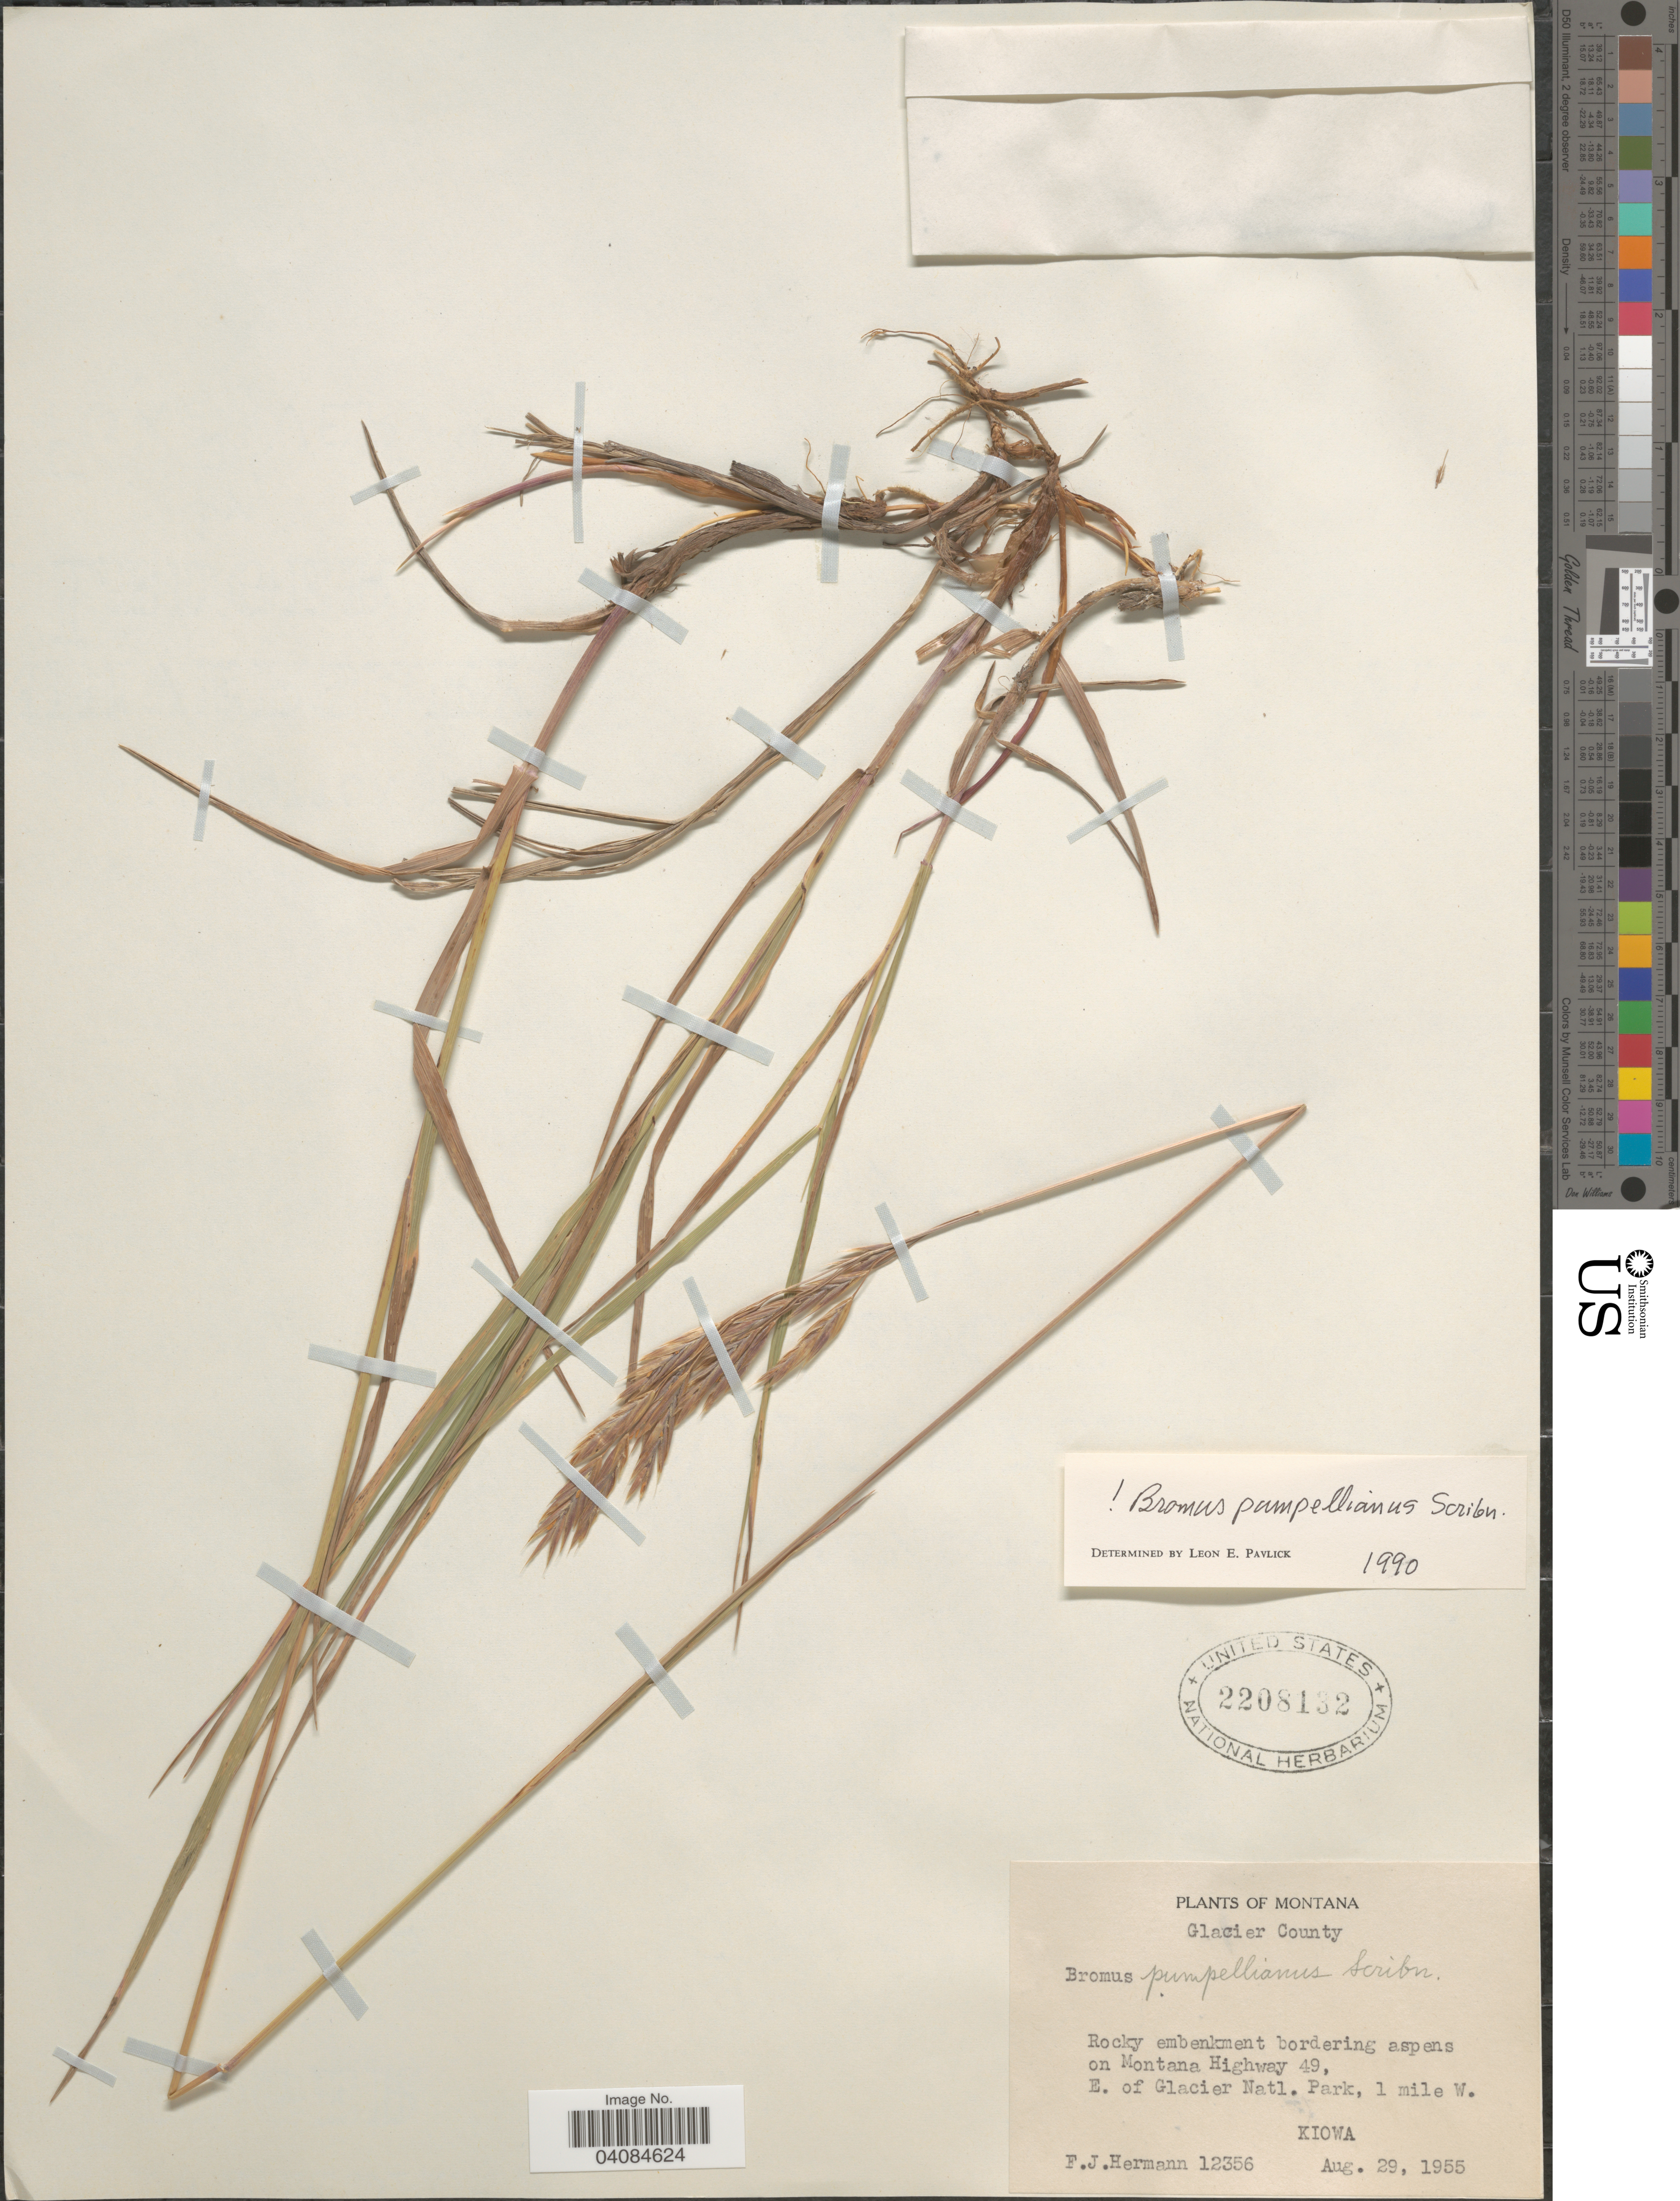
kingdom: Plantae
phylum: Tracheophyta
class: Liliopsida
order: Poales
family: Poaceae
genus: Bromus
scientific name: Bromus pumpellianus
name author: Scribn.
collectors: F. J. Hermann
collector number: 12356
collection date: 1955-08-29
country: United States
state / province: Montana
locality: Glacier County. On Montana Highway 49, E. of Glacier Natl. Park, 1 mile W. Kiowa.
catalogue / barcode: US 2208132